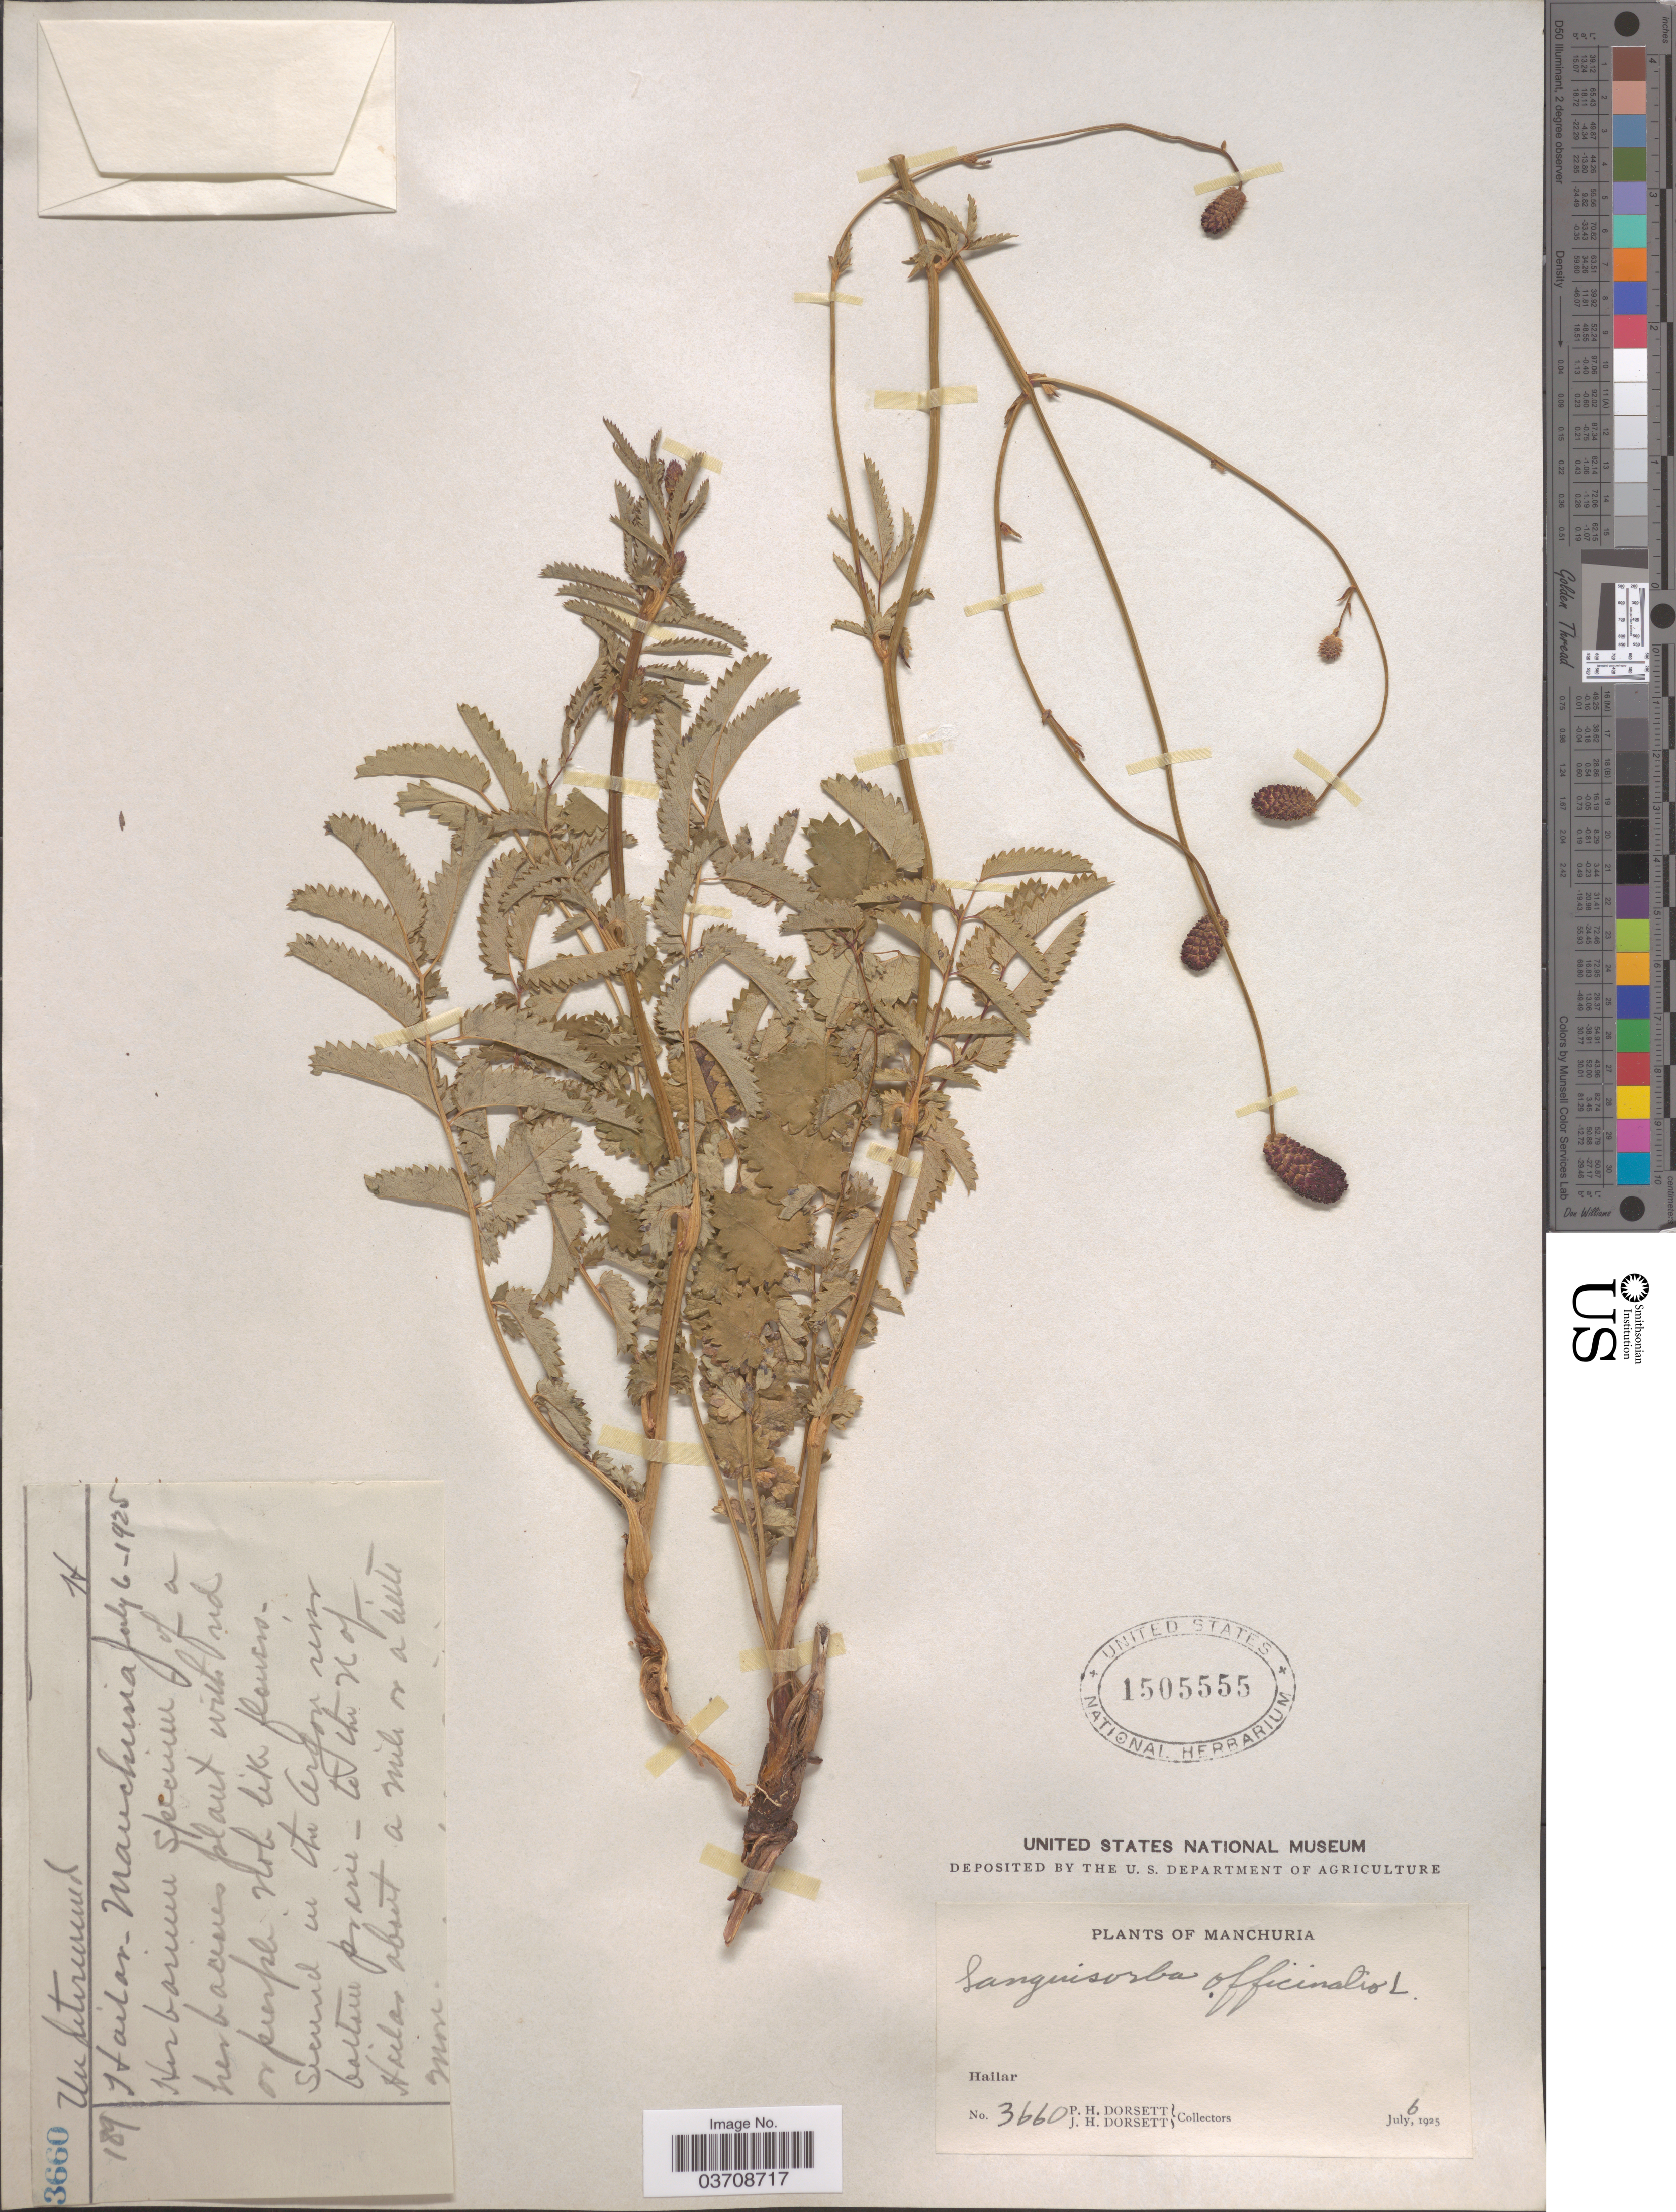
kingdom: Plantae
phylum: Tracheophyta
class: Magnoliopsida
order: Rosales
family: Rosaceae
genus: Sanguisorba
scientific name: Sanguisorba officinalis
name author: L.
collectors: P. H. Dorsett & J. Dorsett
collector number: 3660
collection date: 1925-07-06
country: China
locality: Manchuria. Hailar. To the N of Hailar about a mile or a little more.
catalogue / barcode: US 1505555